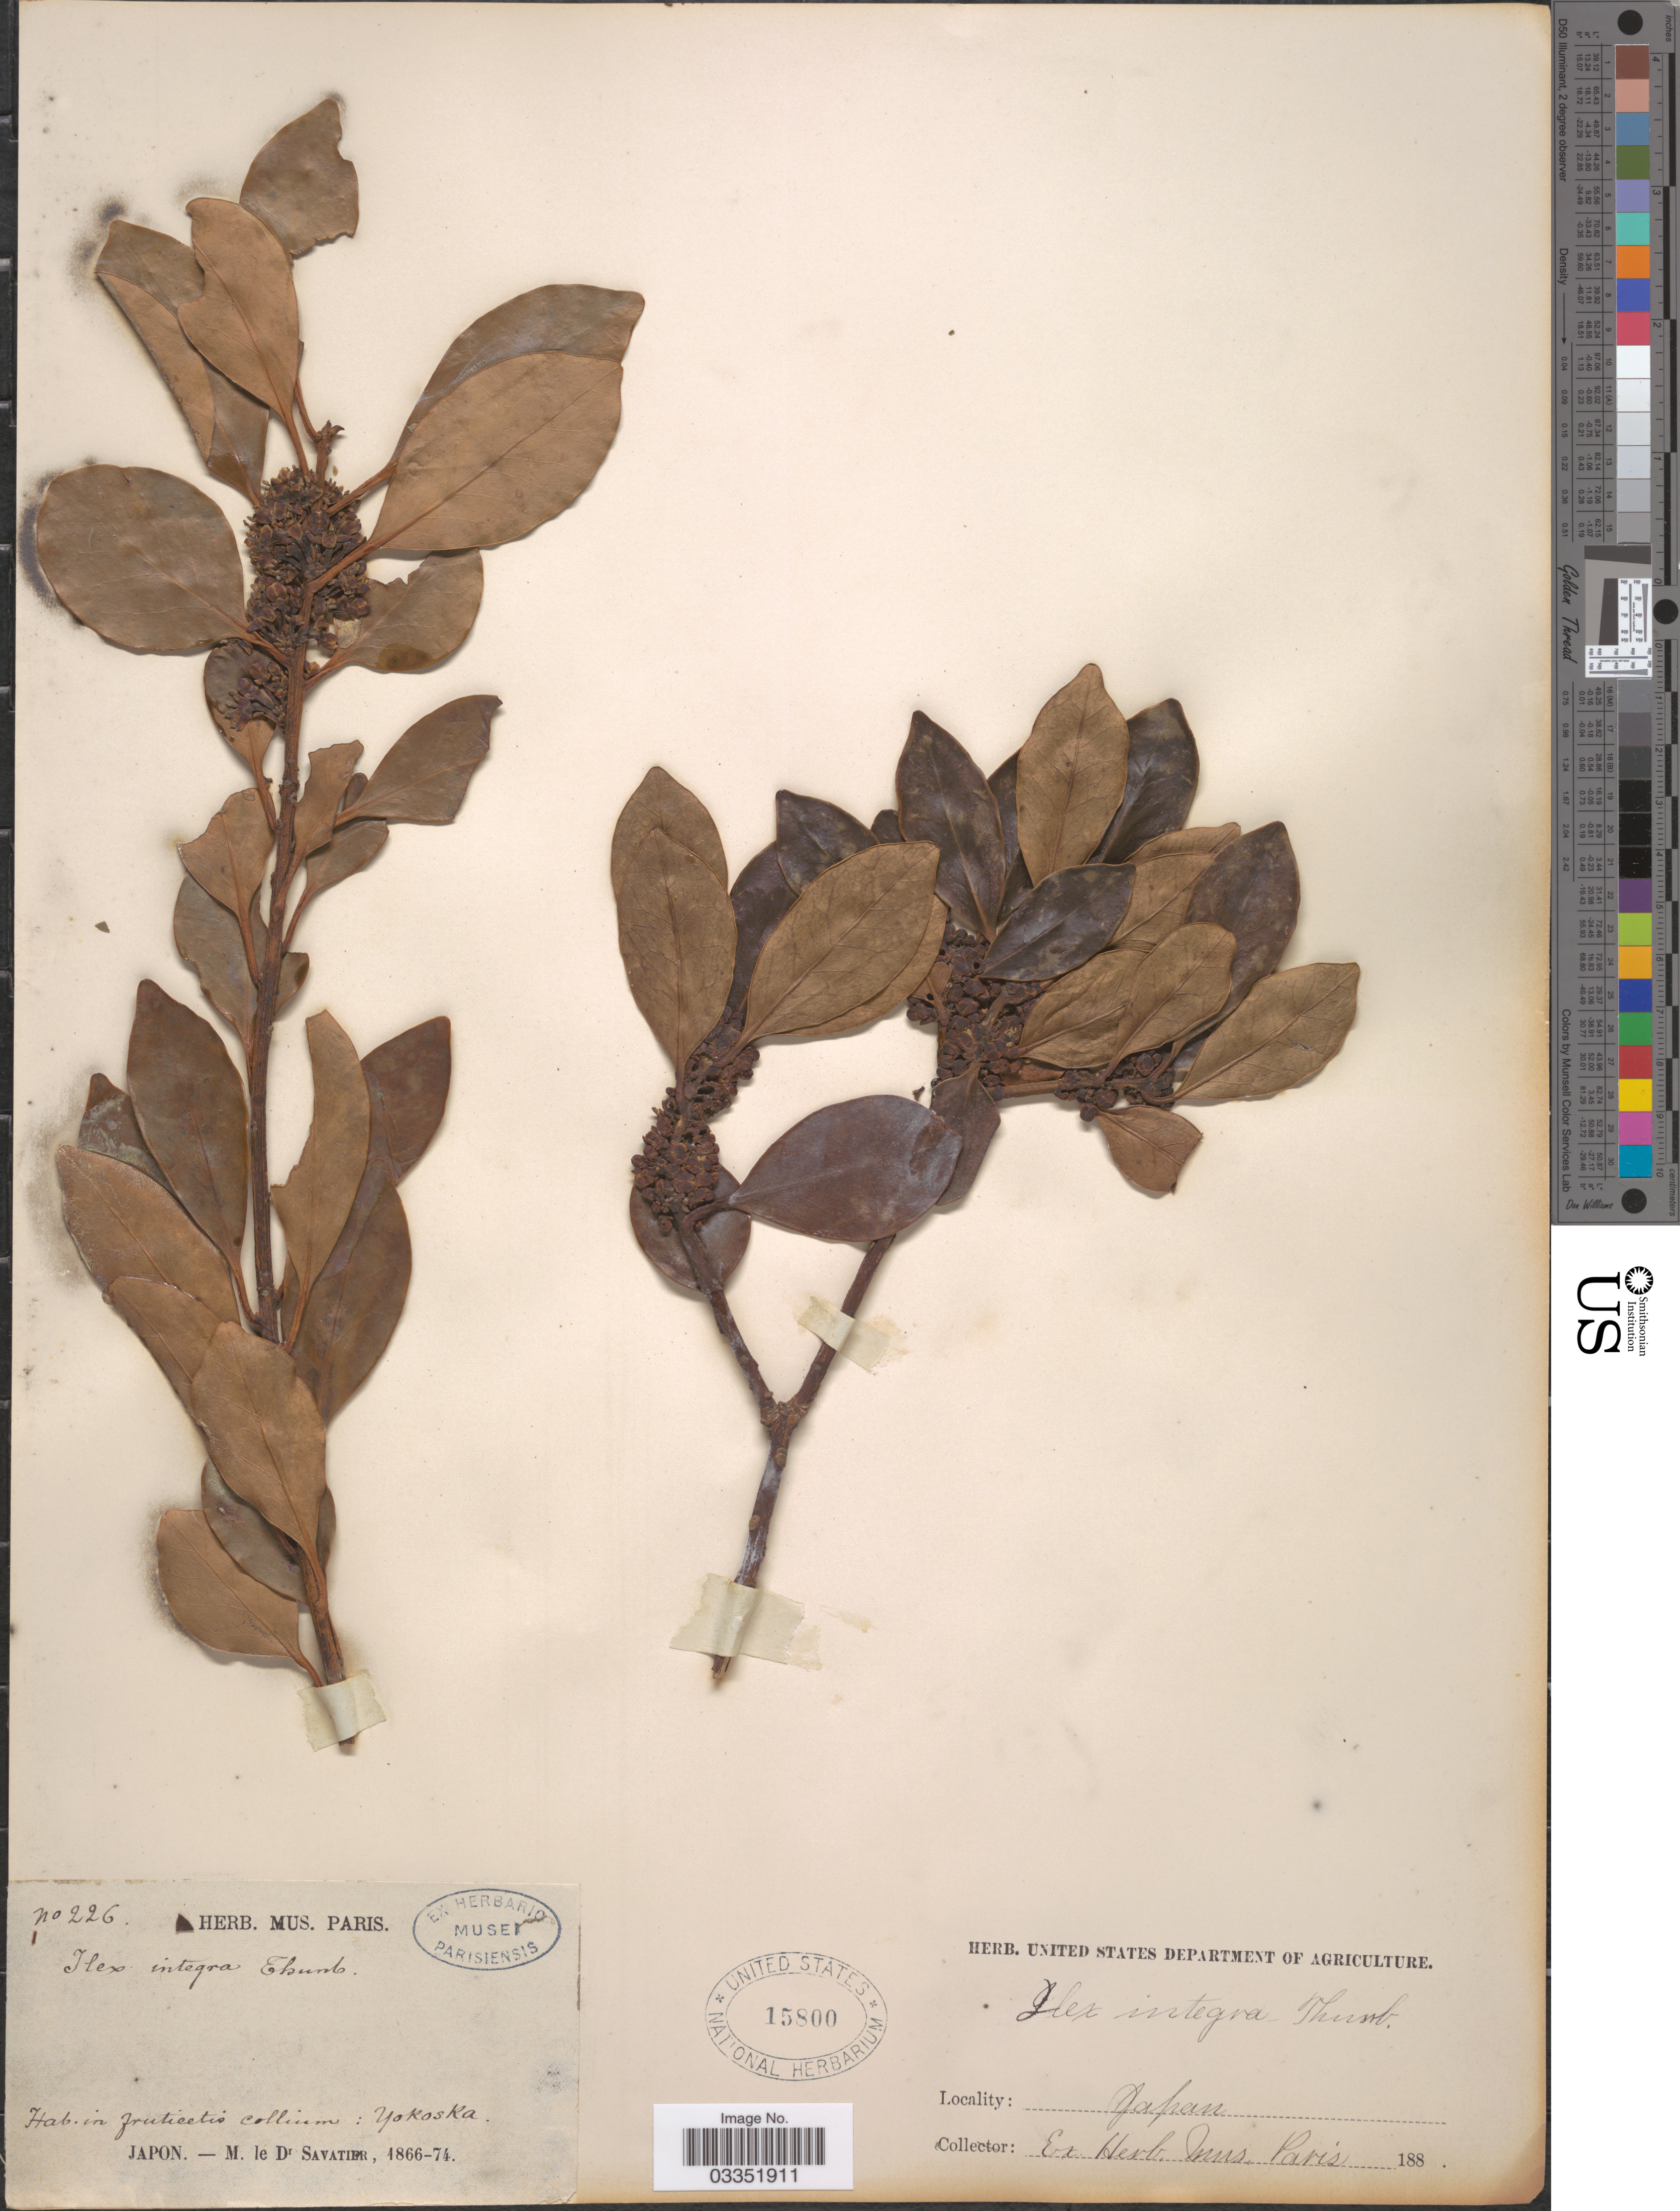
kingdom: Plantae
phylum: Tracheophyta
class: Magnoliopsida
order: Aquifoliales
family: Aquifoliaceae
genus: Ilex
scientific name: Ilex integra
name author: Thunb.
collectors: M. Savatier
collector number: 226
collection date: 1866/1874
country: Japan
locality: Yokoska.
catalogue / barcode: US 15800